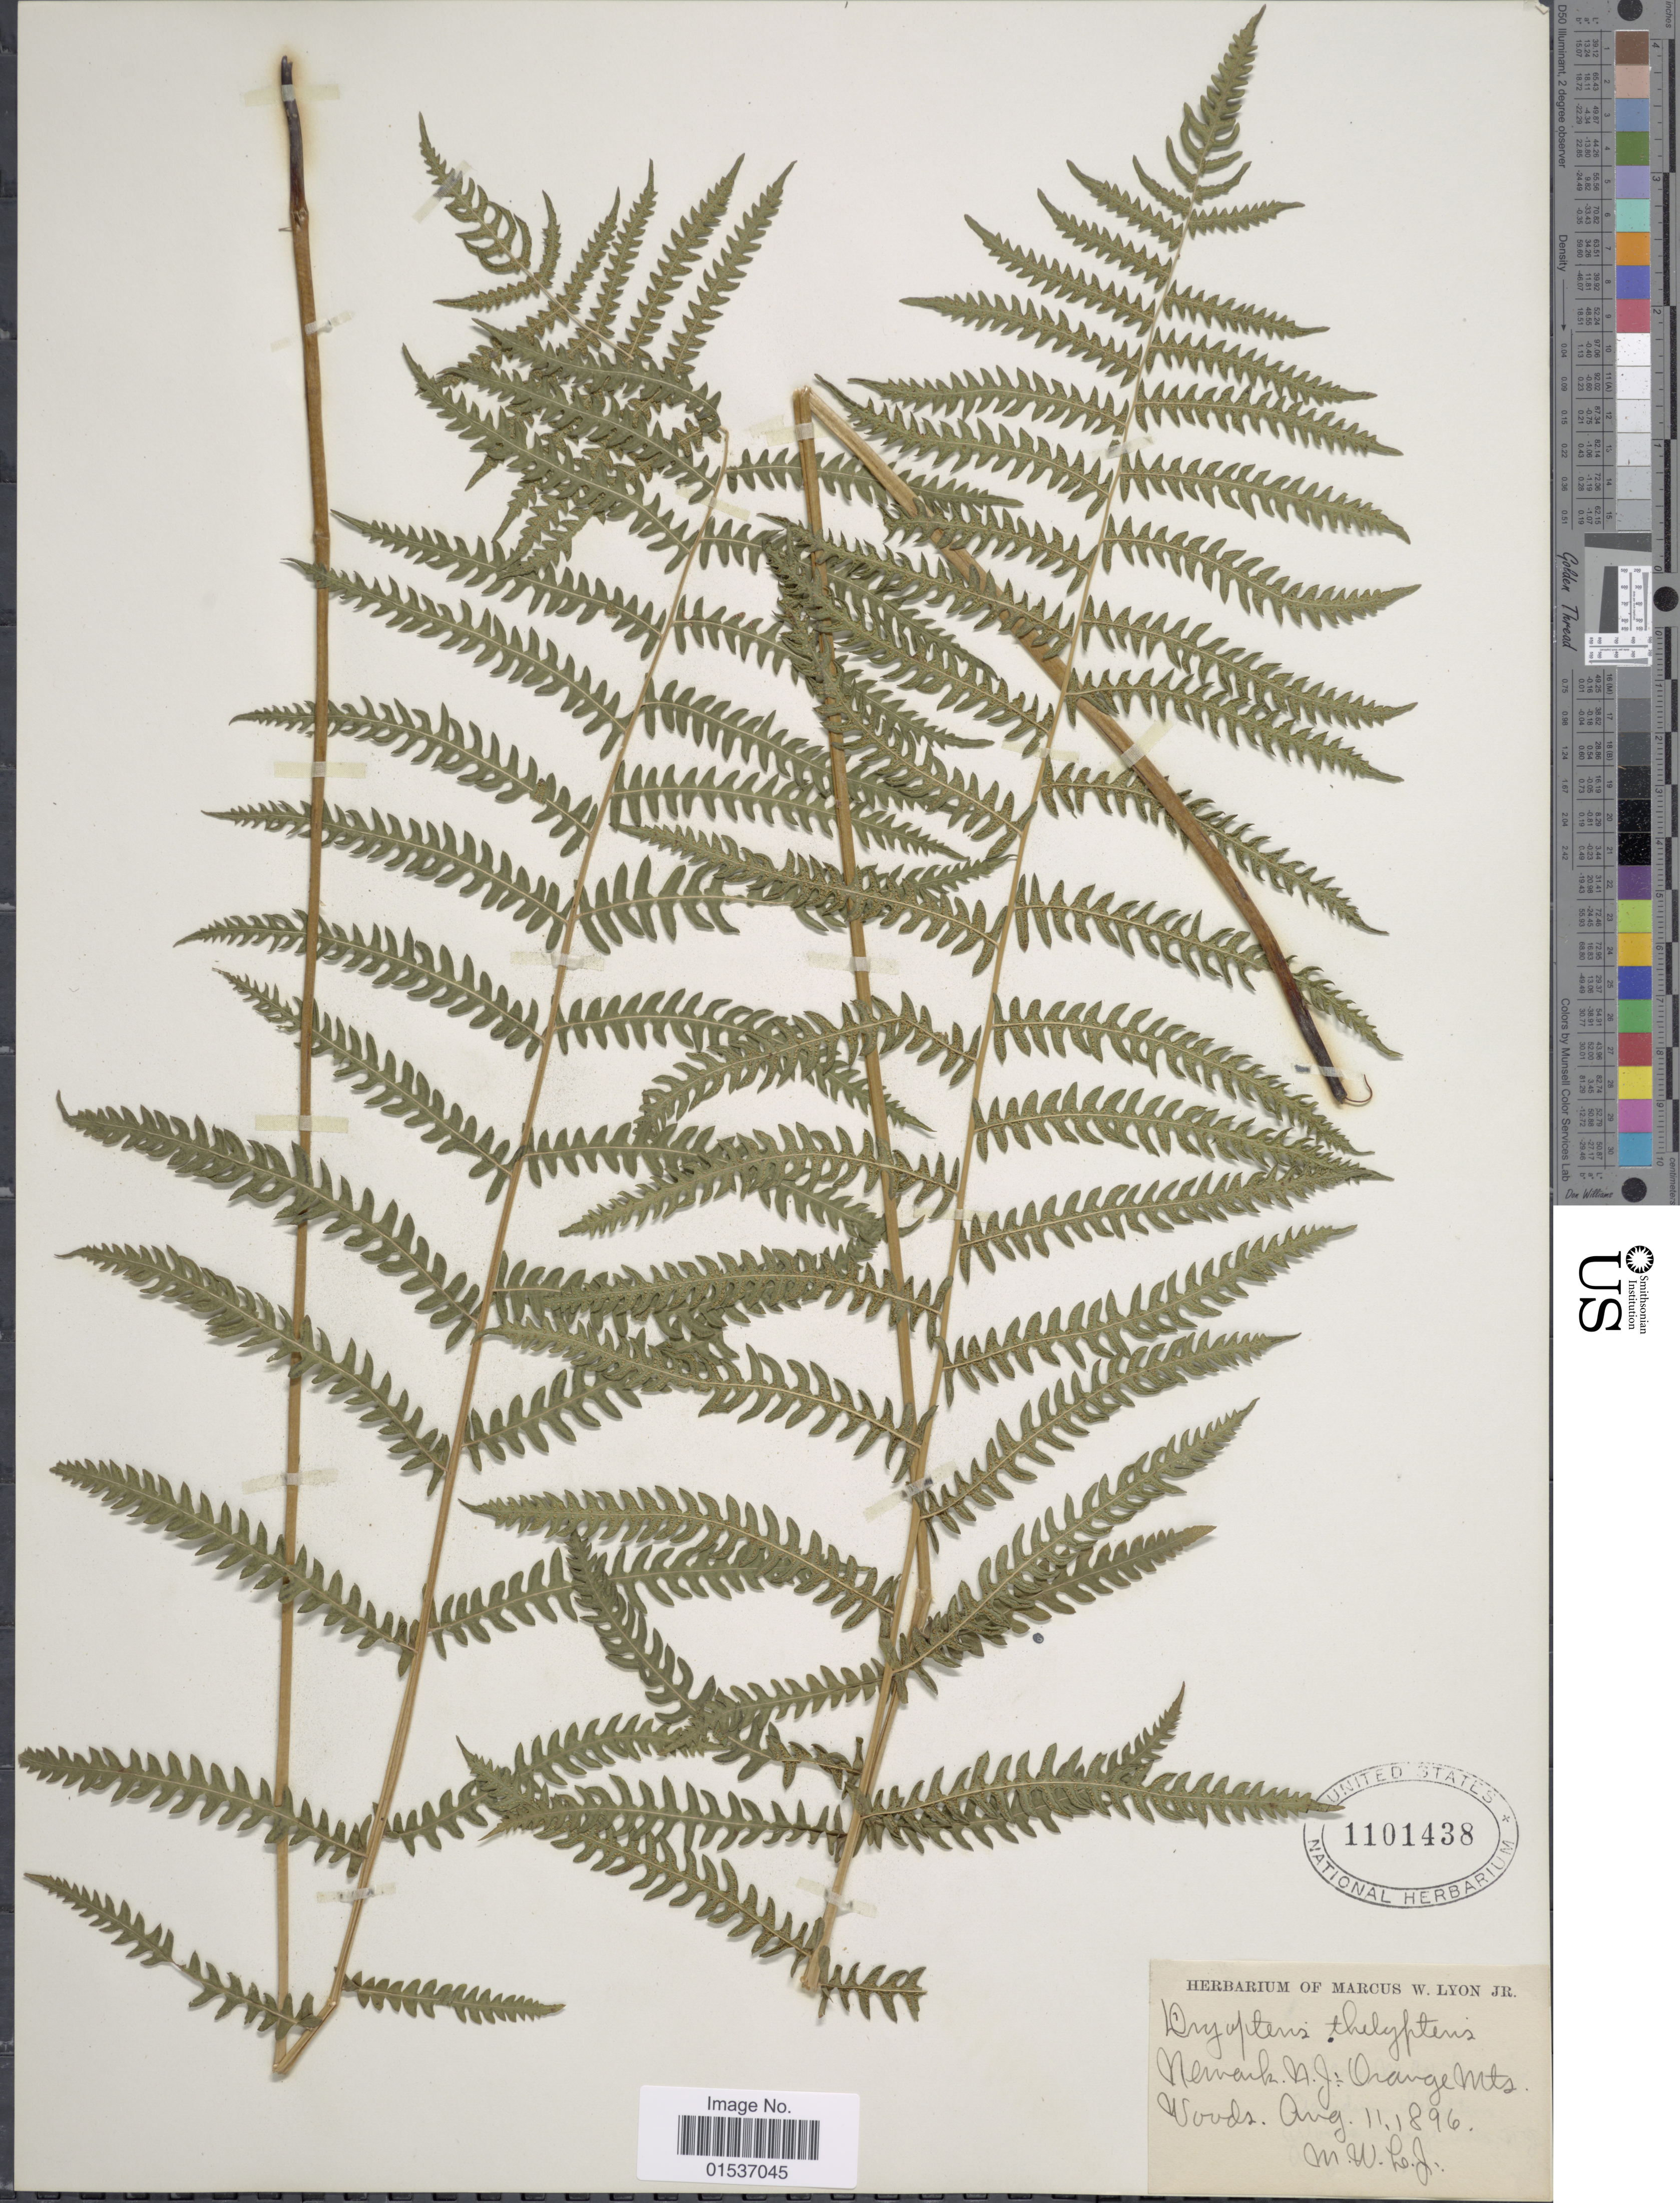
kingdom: Plantae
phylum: Tracheophyta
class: Polypodiopsida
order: Polypodiales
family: Thelypteridaceae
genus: Thelypteris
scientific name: Thelypteris palustris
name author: (Salisb.) Schott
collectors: M. W. Lyon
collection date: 1896-08-11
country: United States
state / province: New Jersey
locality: Newark, N. J. Orange Mts.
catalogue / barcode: US 1101438